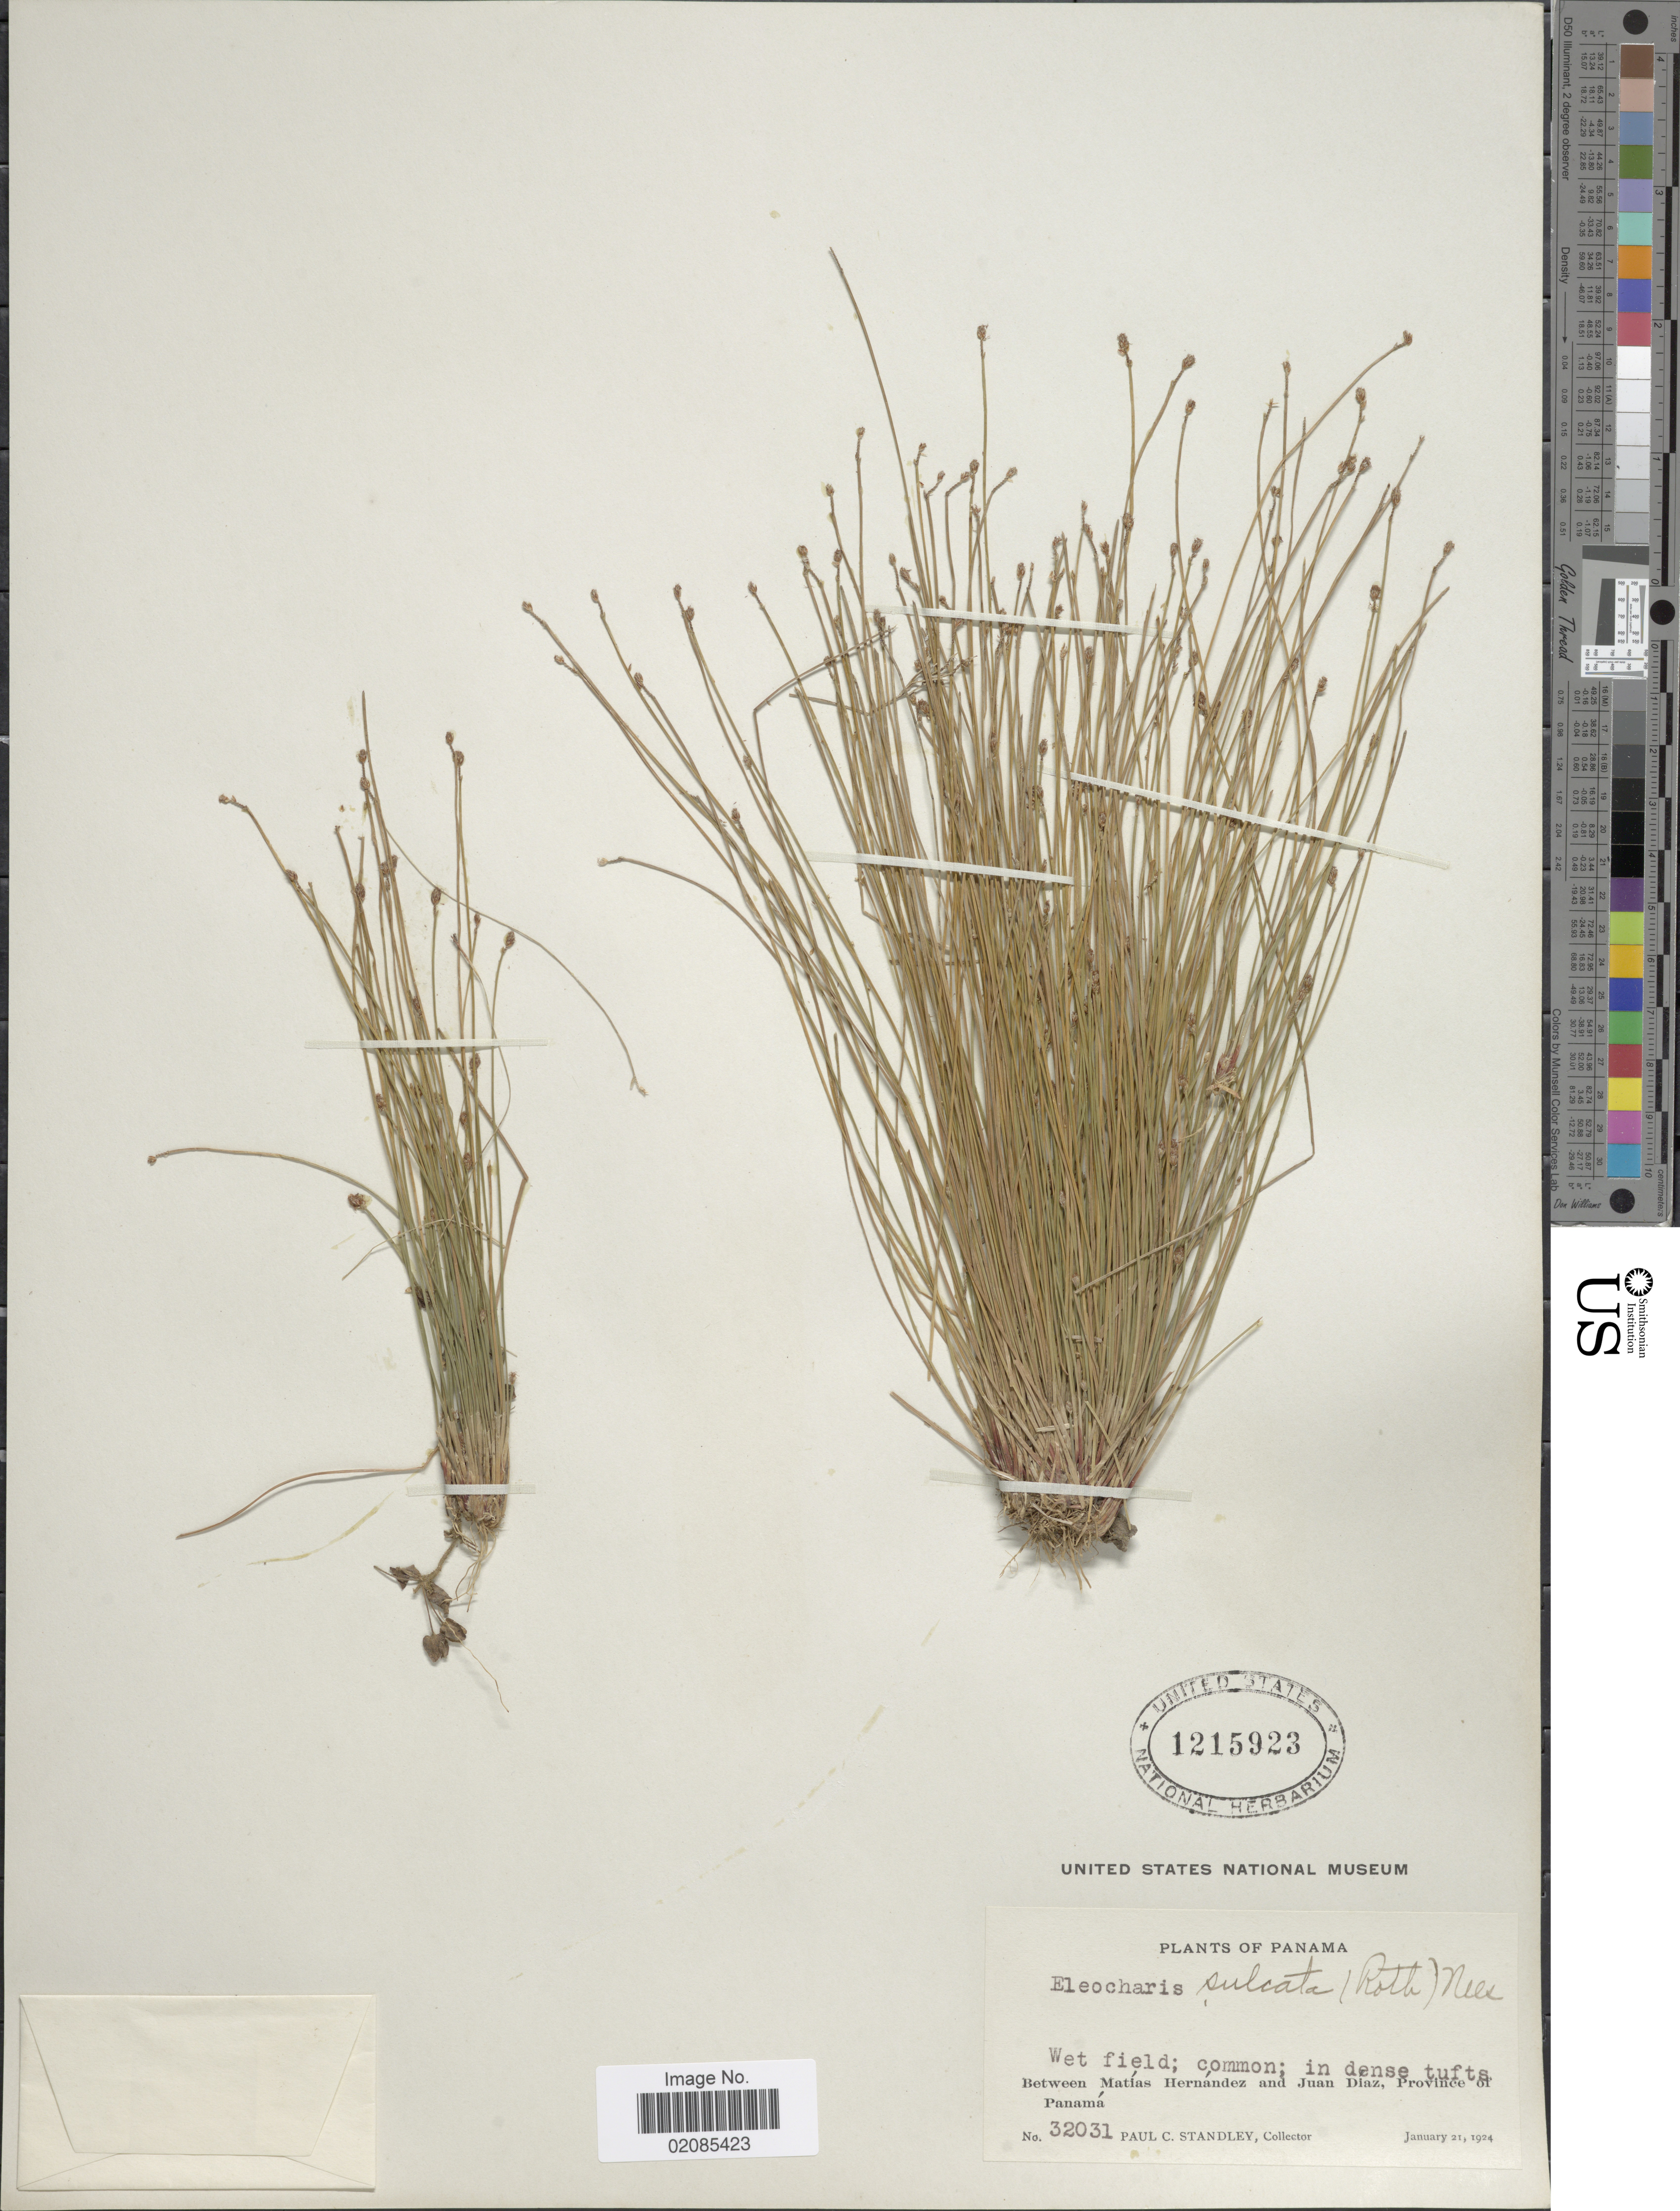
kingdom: Plantae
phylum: Tracheophyta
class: Liliopsida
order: Poales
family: Cyperaceae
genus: Eleocharis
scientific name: Eleocharis filiculmis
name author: Kunth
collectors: P. C. Standley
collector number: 32031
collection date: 1924-01-21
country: Panama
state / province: Panamá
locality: Between Matias Hernandez and Juan Diaz.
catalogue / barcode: US 1215923